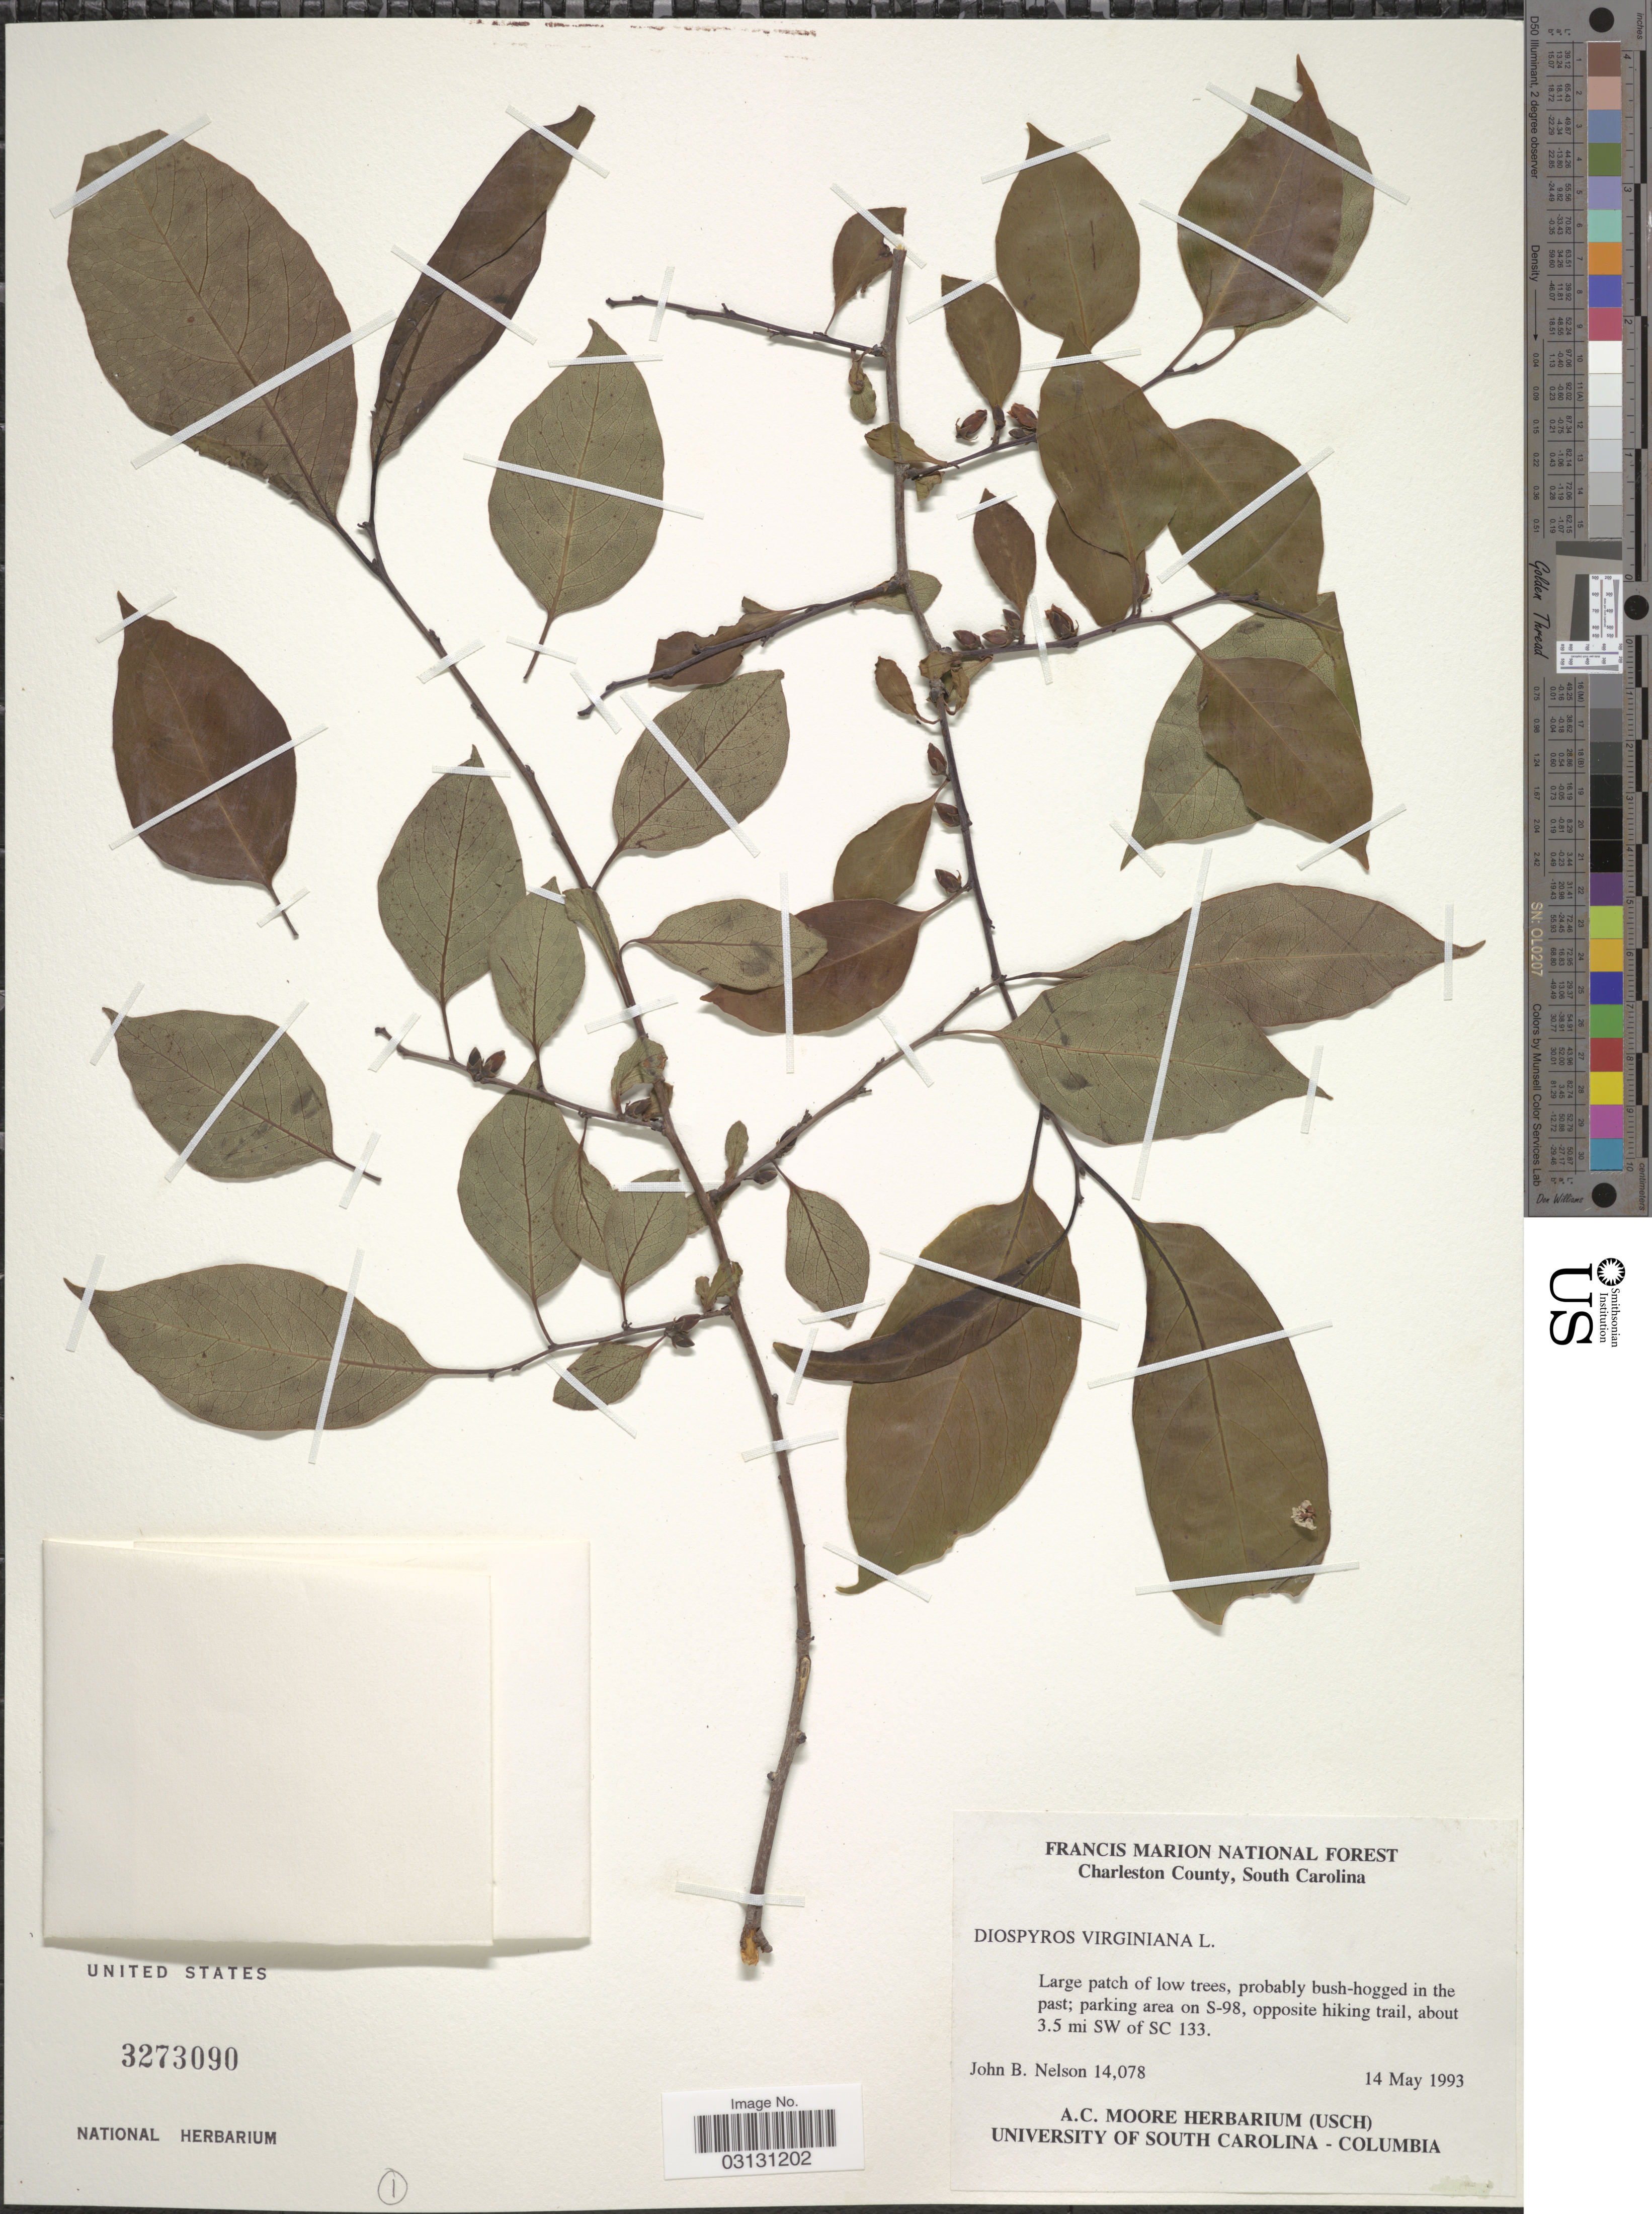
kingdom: Plantae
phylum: Tracheophyta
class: Magnoliopsida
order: Ericales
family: Ebenaceae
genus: Diospyros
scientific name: Diospyros virginiana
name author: L.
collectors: J. Nelson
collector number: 14078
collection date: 1993-05-14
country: United States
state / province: South Carolina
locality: Charleston County. Parking area on S-98, opposite hiking trail, about 3.5 mi SW of SC 133.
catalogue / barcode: US 3273090